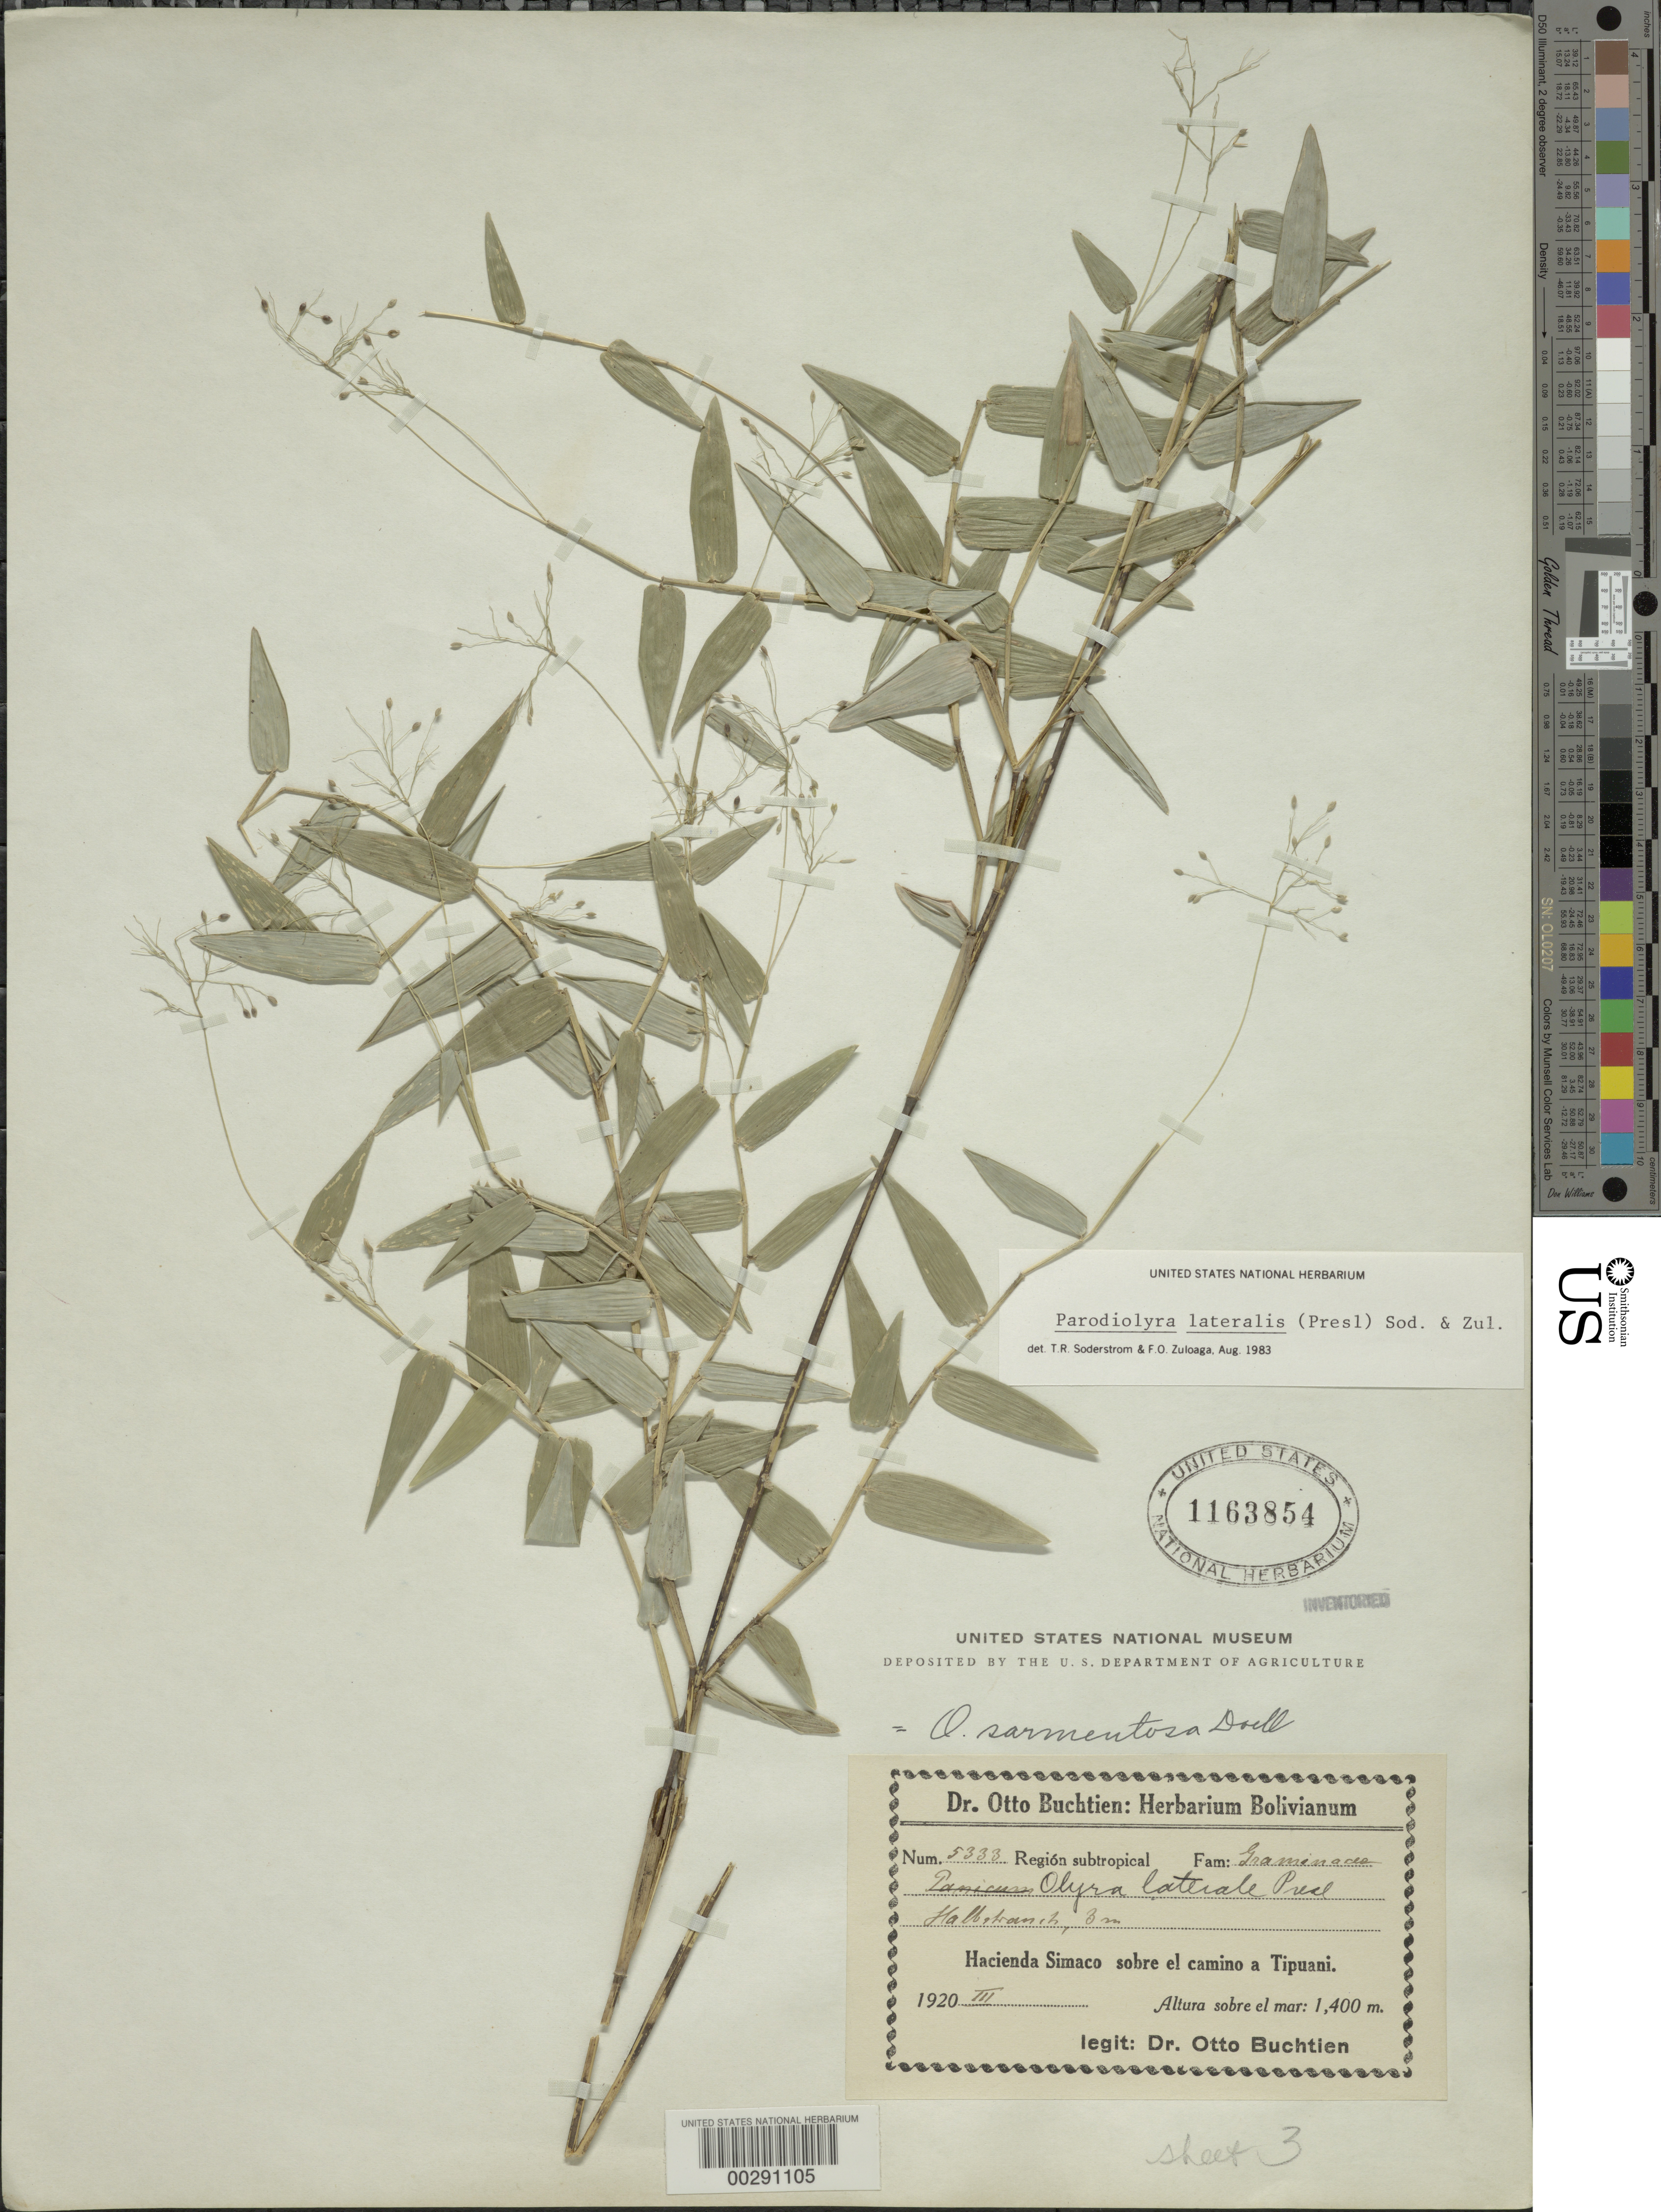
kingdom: Plantae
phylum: Tracheophyta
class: Liliopsida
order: Poales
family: Poaceae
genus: Parodiolyra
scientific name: Parodiolyra lateralis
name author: (J. Presl ex Nees) Soderstr. & Zuloaga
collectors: O. Buchtien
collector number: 5333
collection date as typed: Mar 1920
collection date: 1920-03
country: Bolivia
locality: Tipuani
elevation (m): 1400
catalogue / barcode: US 1163854